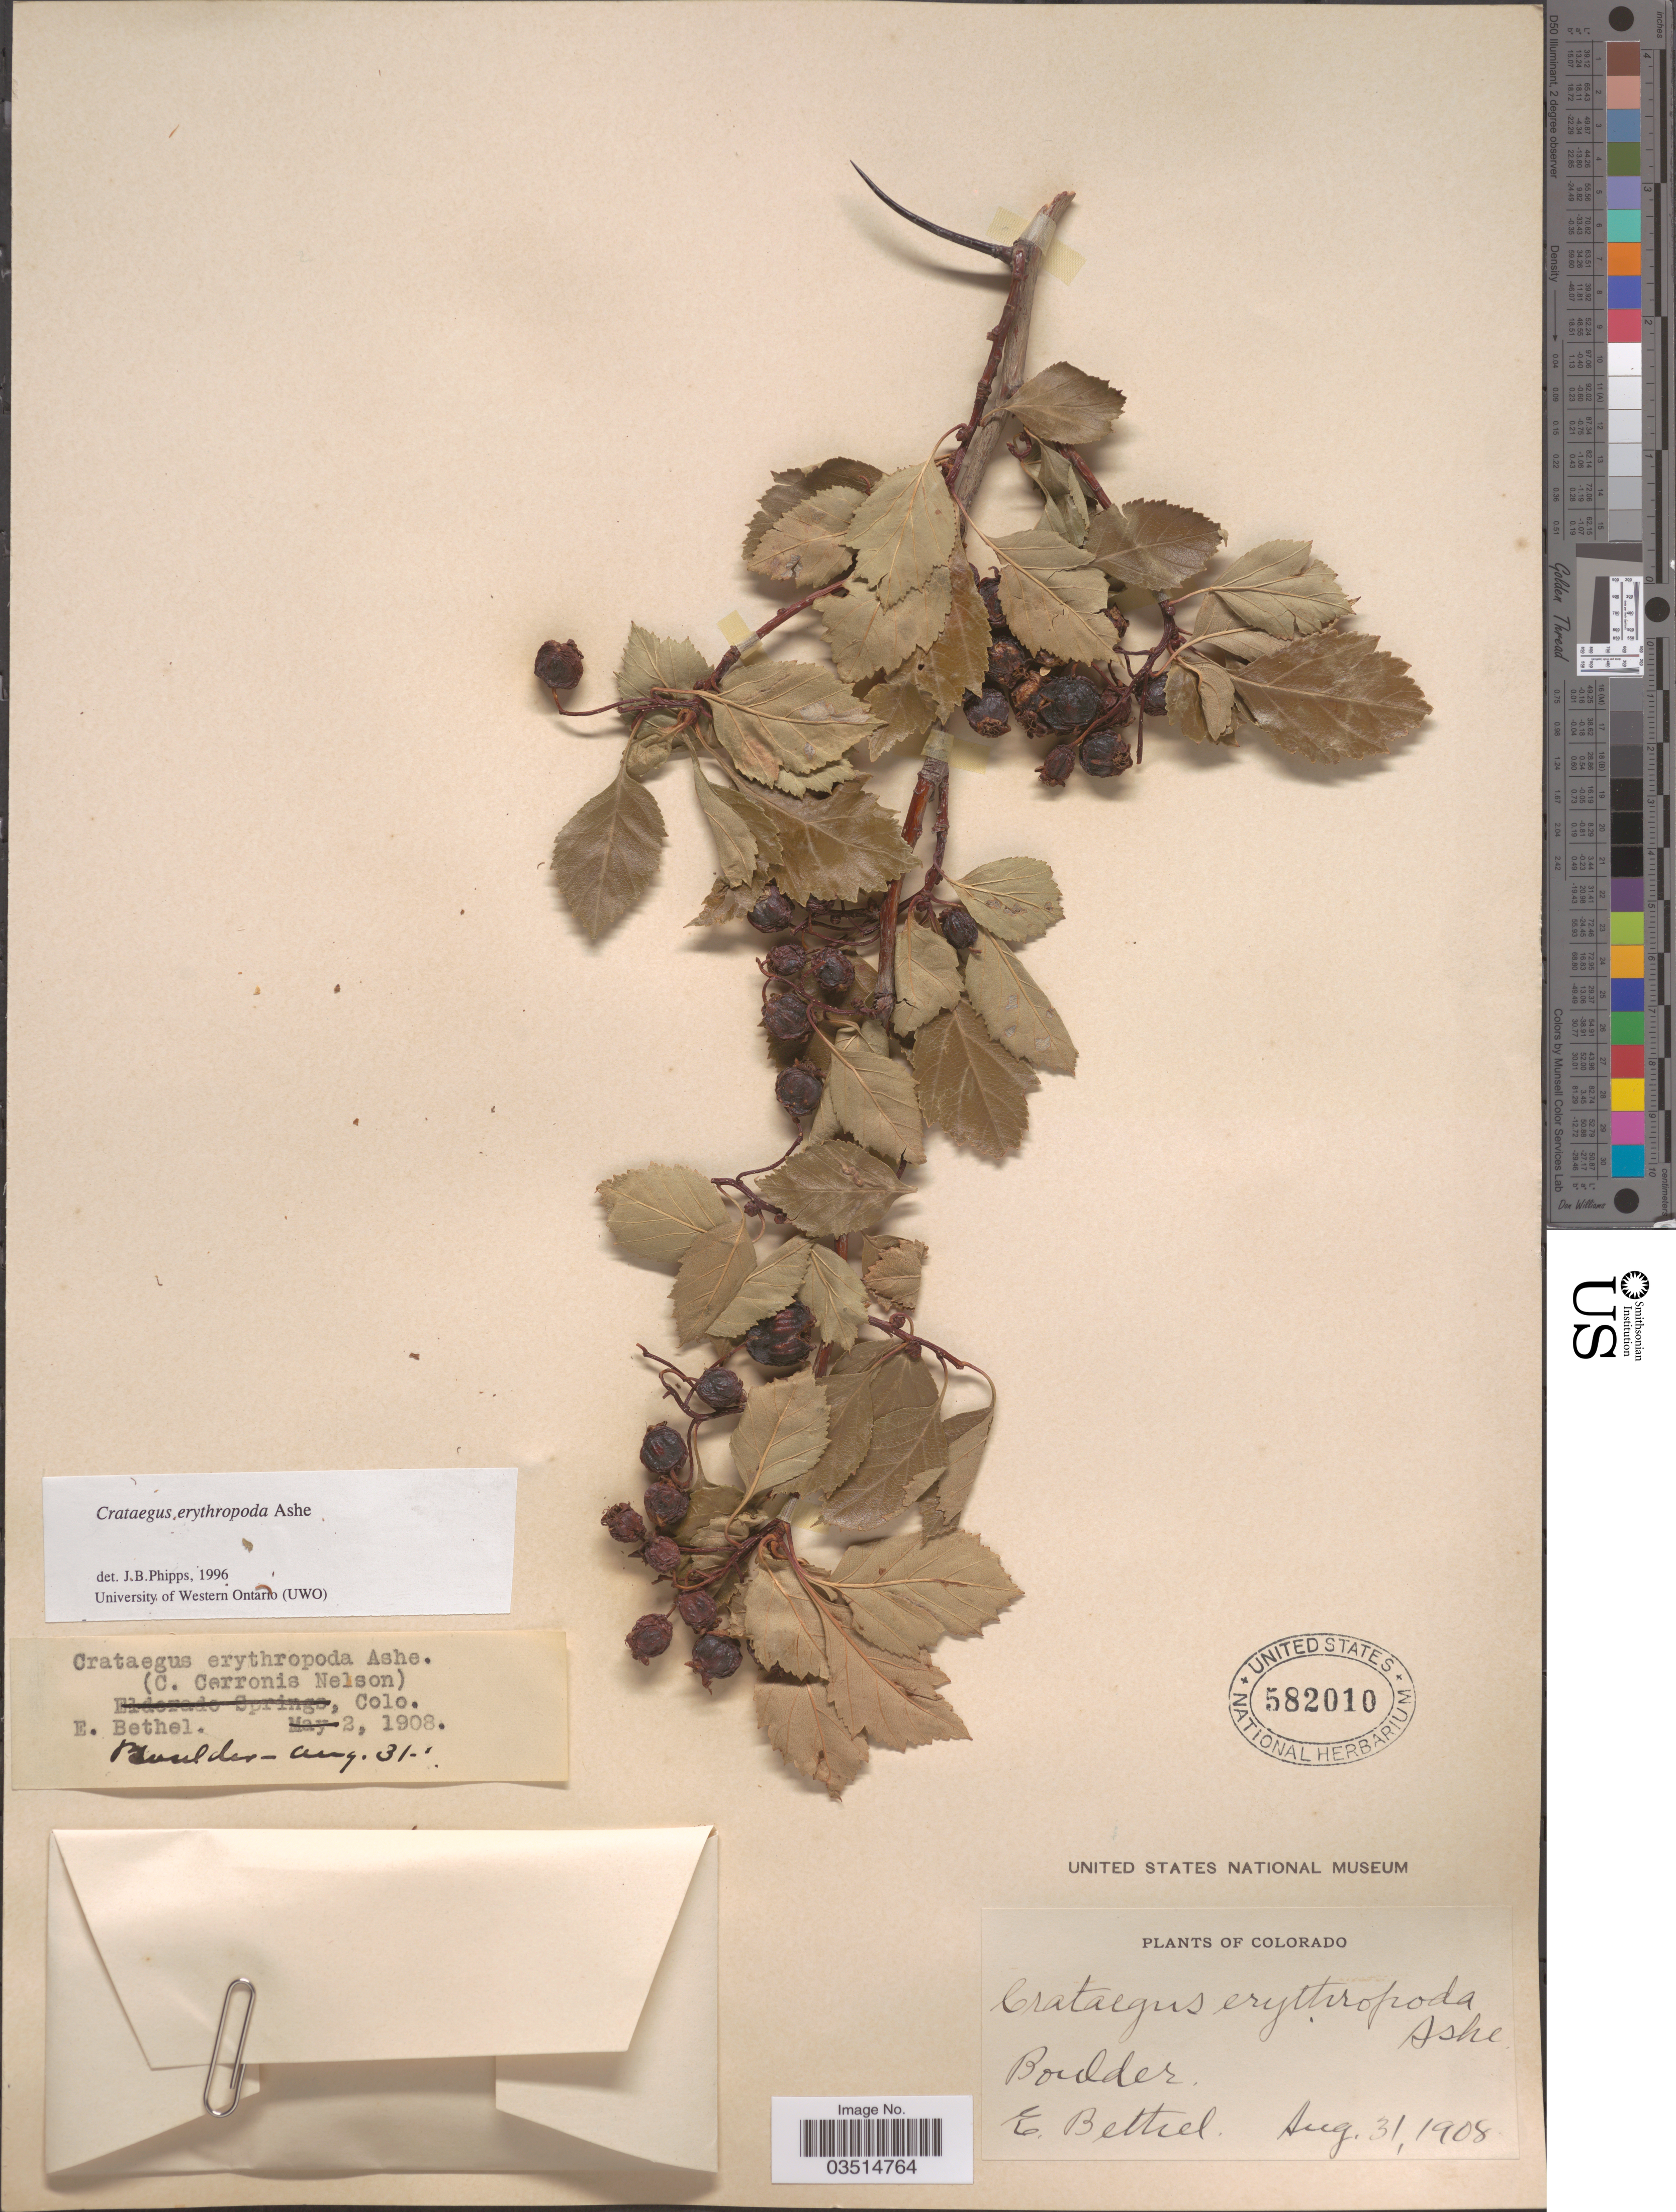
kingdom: Plantae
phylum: Tracheophyta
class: Magnoliopsida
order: Rosales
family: Rosaceae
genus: Crataegus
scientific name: Crataegus erythropoda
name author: Ashe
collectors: E. Bethel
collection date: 1908-08-31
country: United States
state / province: Colorado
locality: Boulder.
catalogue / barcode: US 582010